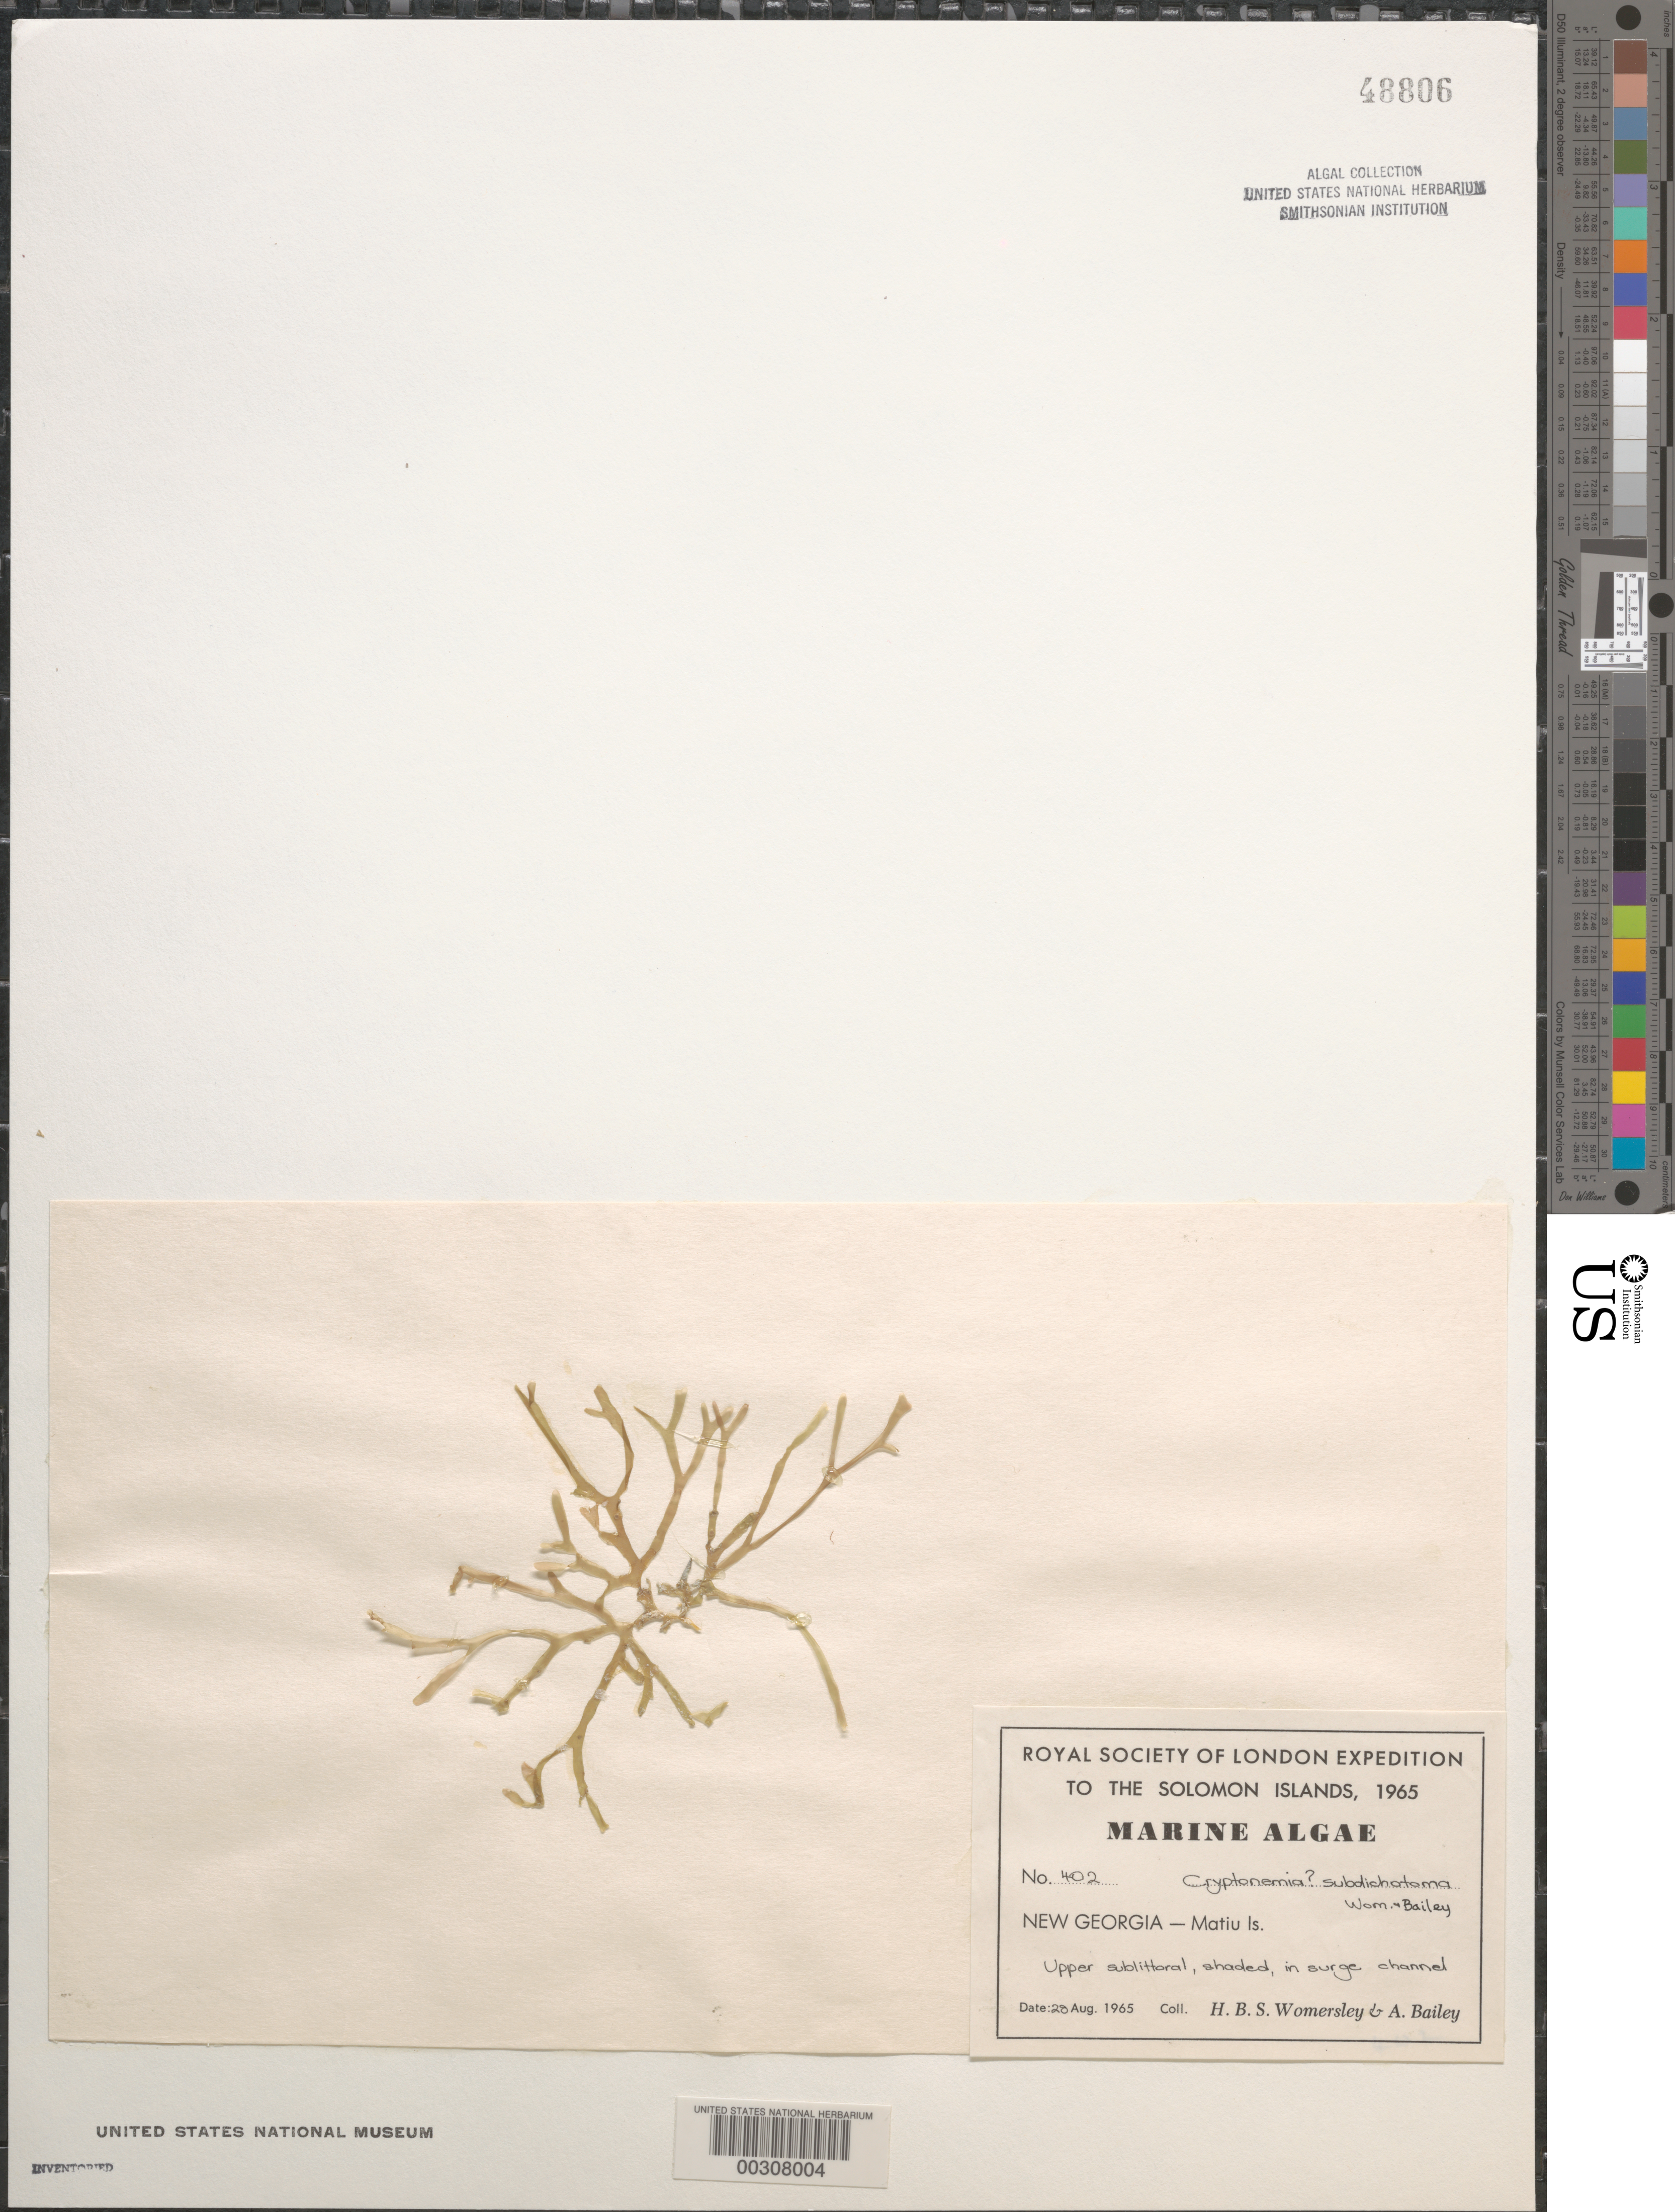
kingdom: Plantae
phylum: Rhodophyta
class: Florideophyceae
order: Halymeniales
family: Halymeniaceae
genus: Cryptonemia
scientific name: Cryptonemia subdichotoma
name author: Womersley & A. Bailey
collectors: H. B. S. Womersley & A. Bailey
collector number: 402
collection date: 1965-08-28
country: Solomon Islands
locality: New Georgia - Matiu Is. Upper sublittoral, shaded, in surge channel.